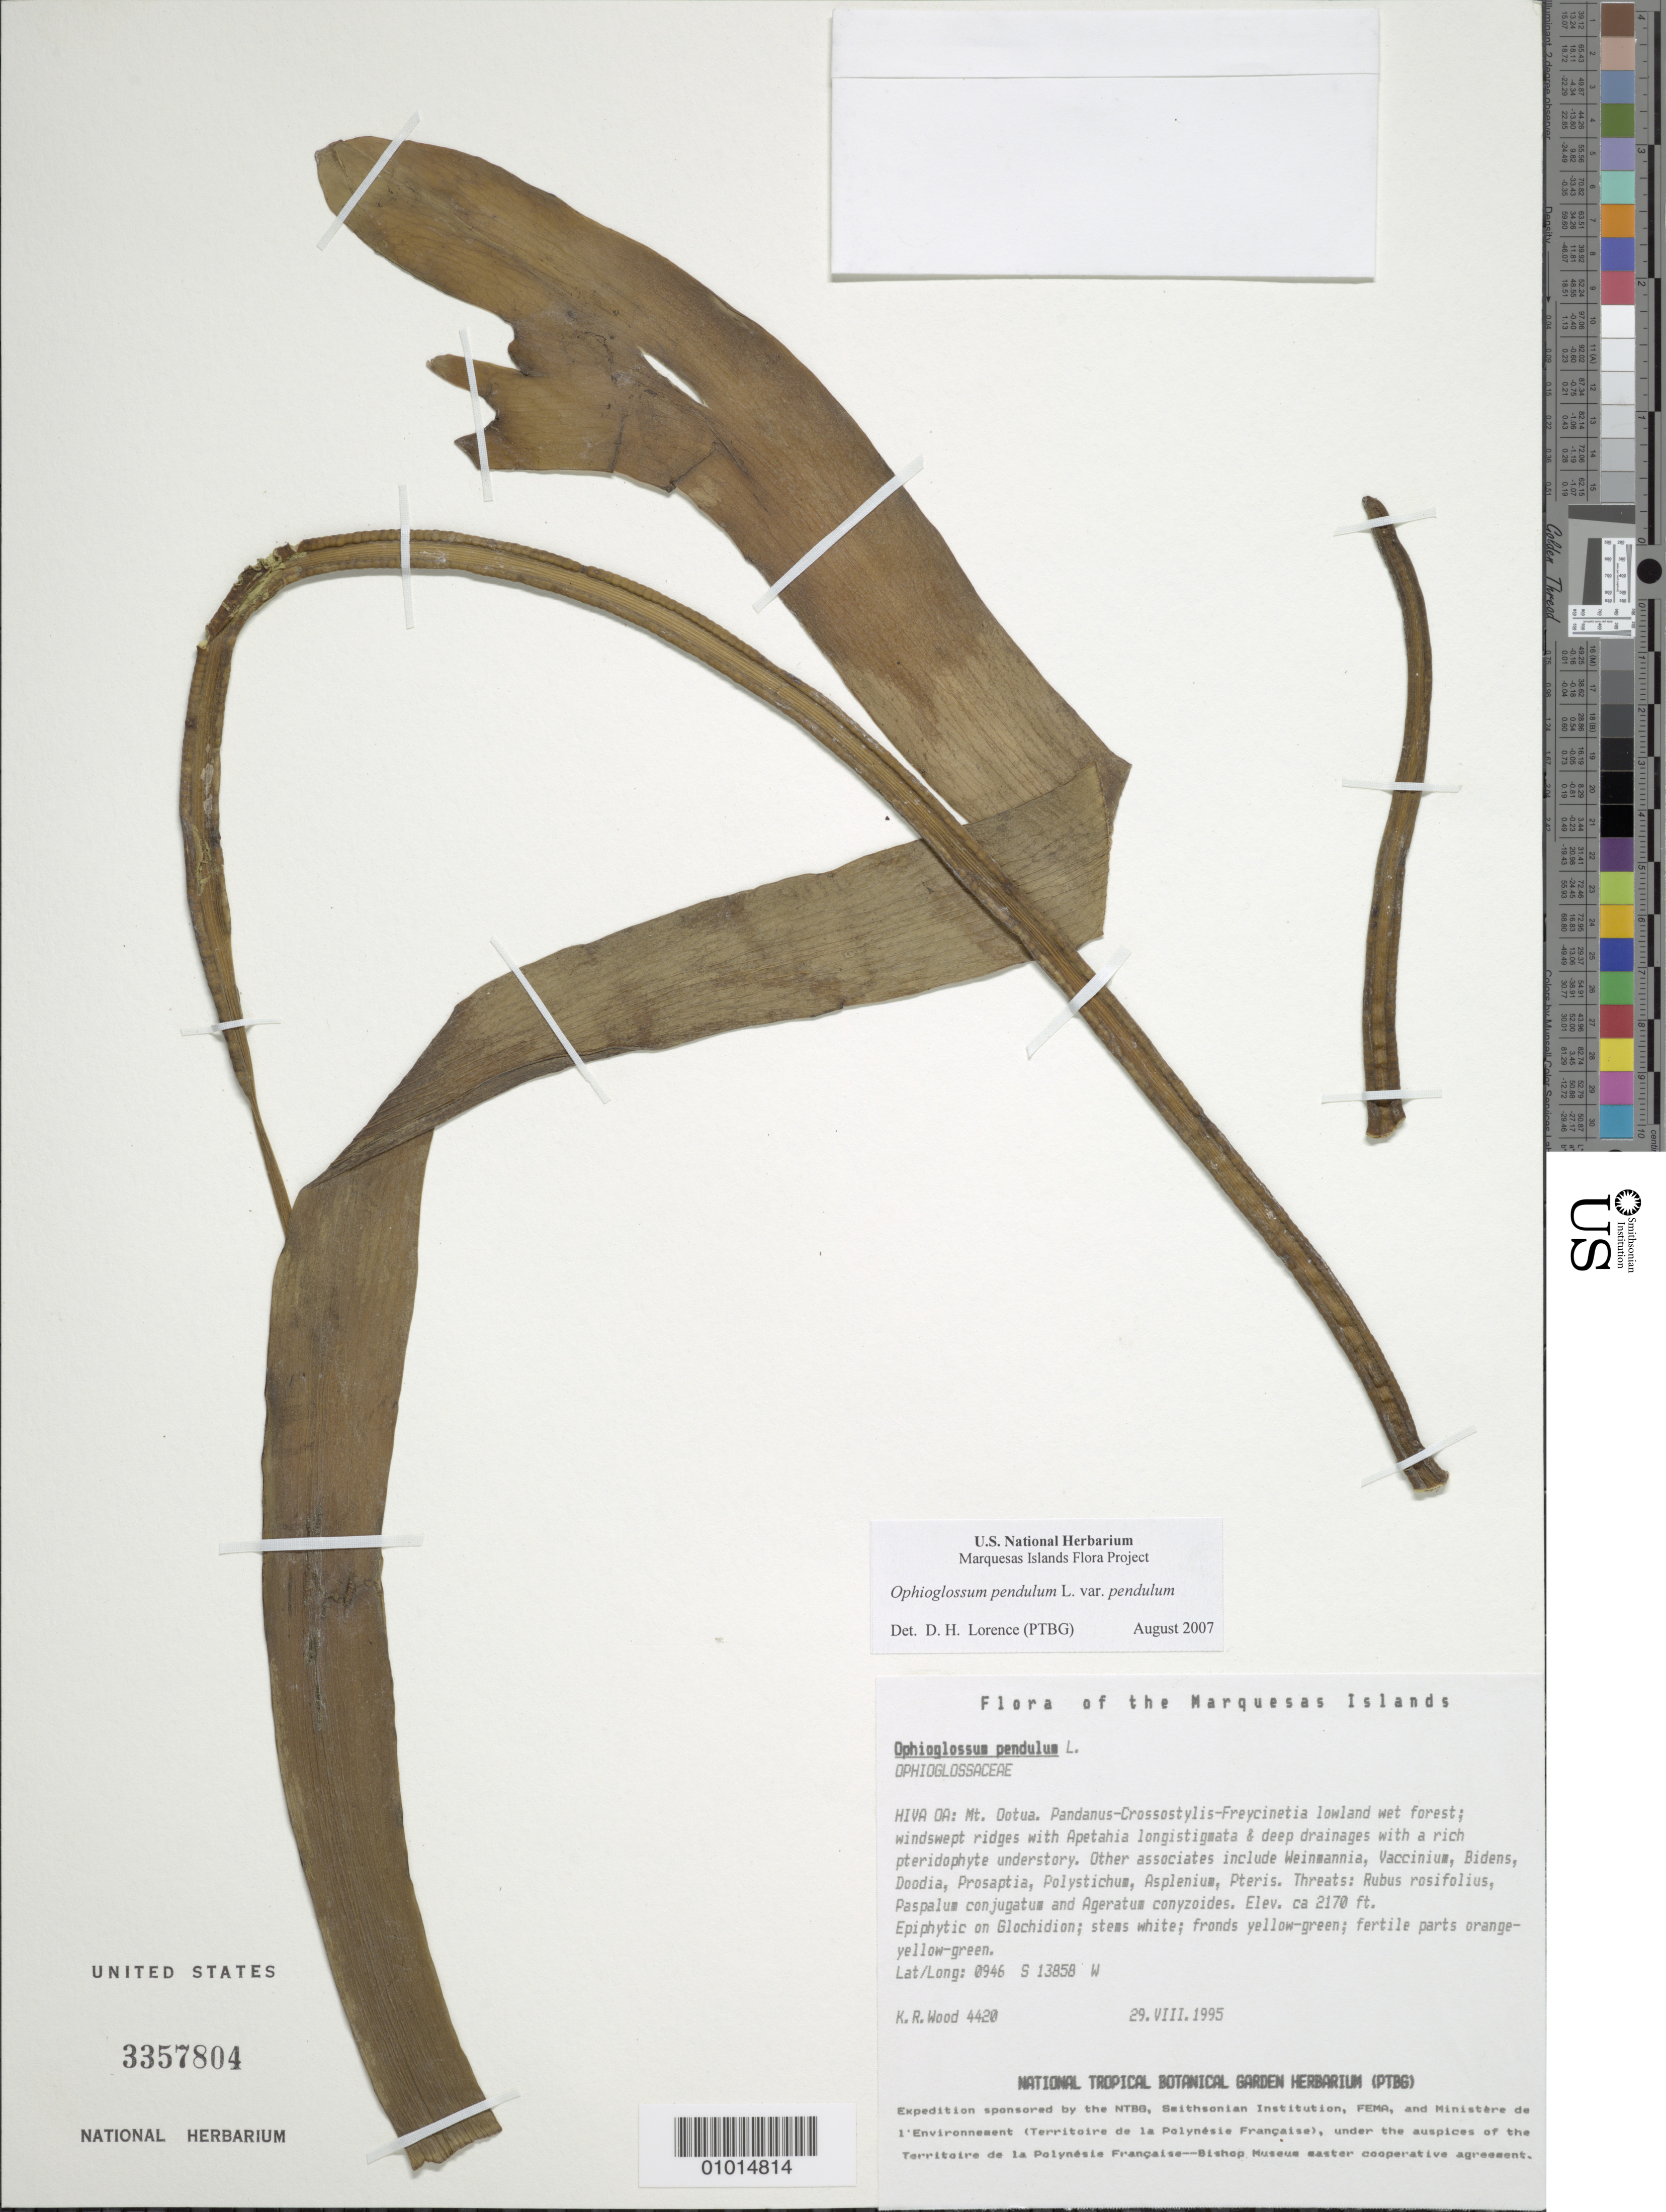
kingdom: Plantae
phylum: Tracheophyta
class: Polypodiopsida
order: Ophioglossales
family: Ophioglossaceae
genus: Ophioderma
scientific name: Ophioderma pendulum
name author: (L.) C. Presl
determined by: Wagner, W. L., (BOT), Smithsonian Institution - National Museum of Natural History (UNITED STATES)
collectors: K. R. Wood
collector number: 4420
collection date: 1995-08-29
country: French Polynesia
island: Hiva Oa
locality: Mt. Ootua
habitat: On windswept ridges with Apetahia longstigmata & deep drainages. In Pandanus - Crossostylis - Freycinetia lowland wet forest, with rich pteridophyte understory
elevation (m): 661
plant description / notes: Rubus rosifolius, Paspalum conjugatum, Ageratum conyzoides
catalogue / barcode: US 3357804